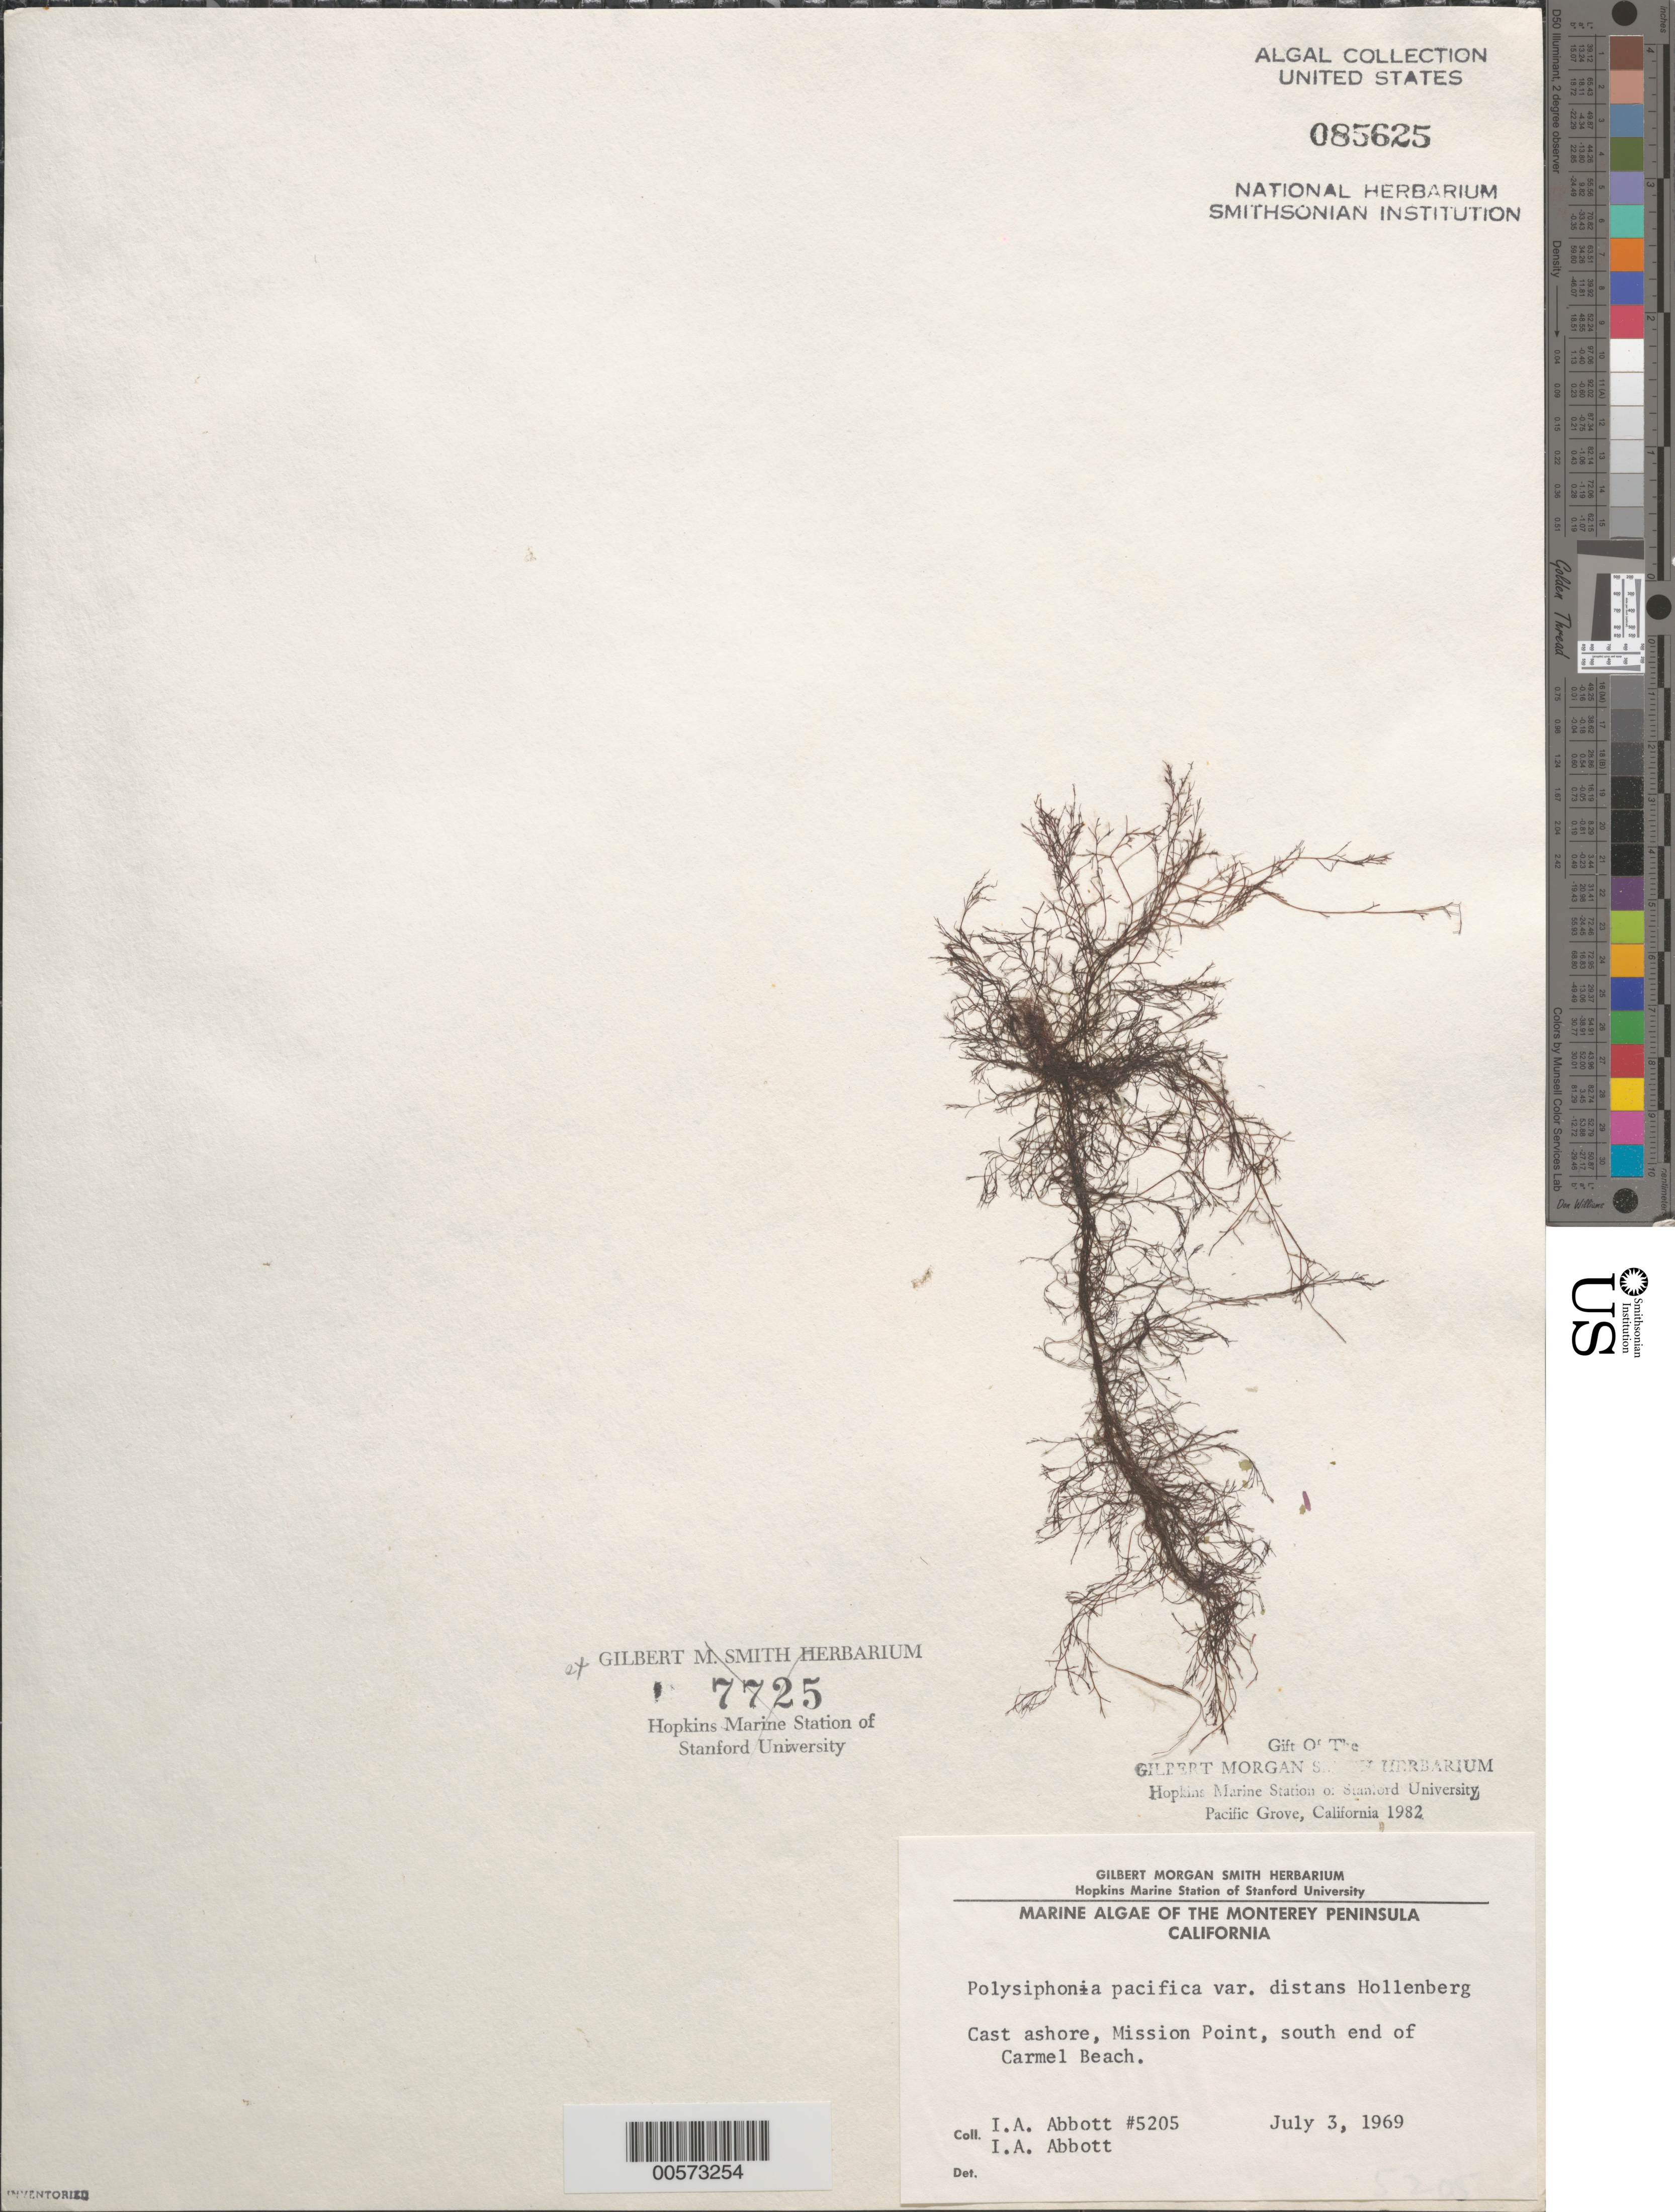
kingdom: Plantae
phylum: Rhodophyta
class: Florideophyceae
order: Ceramiales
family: Rhodomelaceae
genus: Polysiphonia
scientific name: Polysiphonia pacifica var. distans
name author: Hollenb.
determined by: Abbott, Isabella A.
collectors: I. A. Abbott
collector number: IAA 5205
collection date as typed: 03 Jul 1969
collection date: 1969-07-03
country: United States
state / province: California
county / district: Monterey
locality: Mission Point, Carmel Beach, south end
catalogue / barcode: US 85625